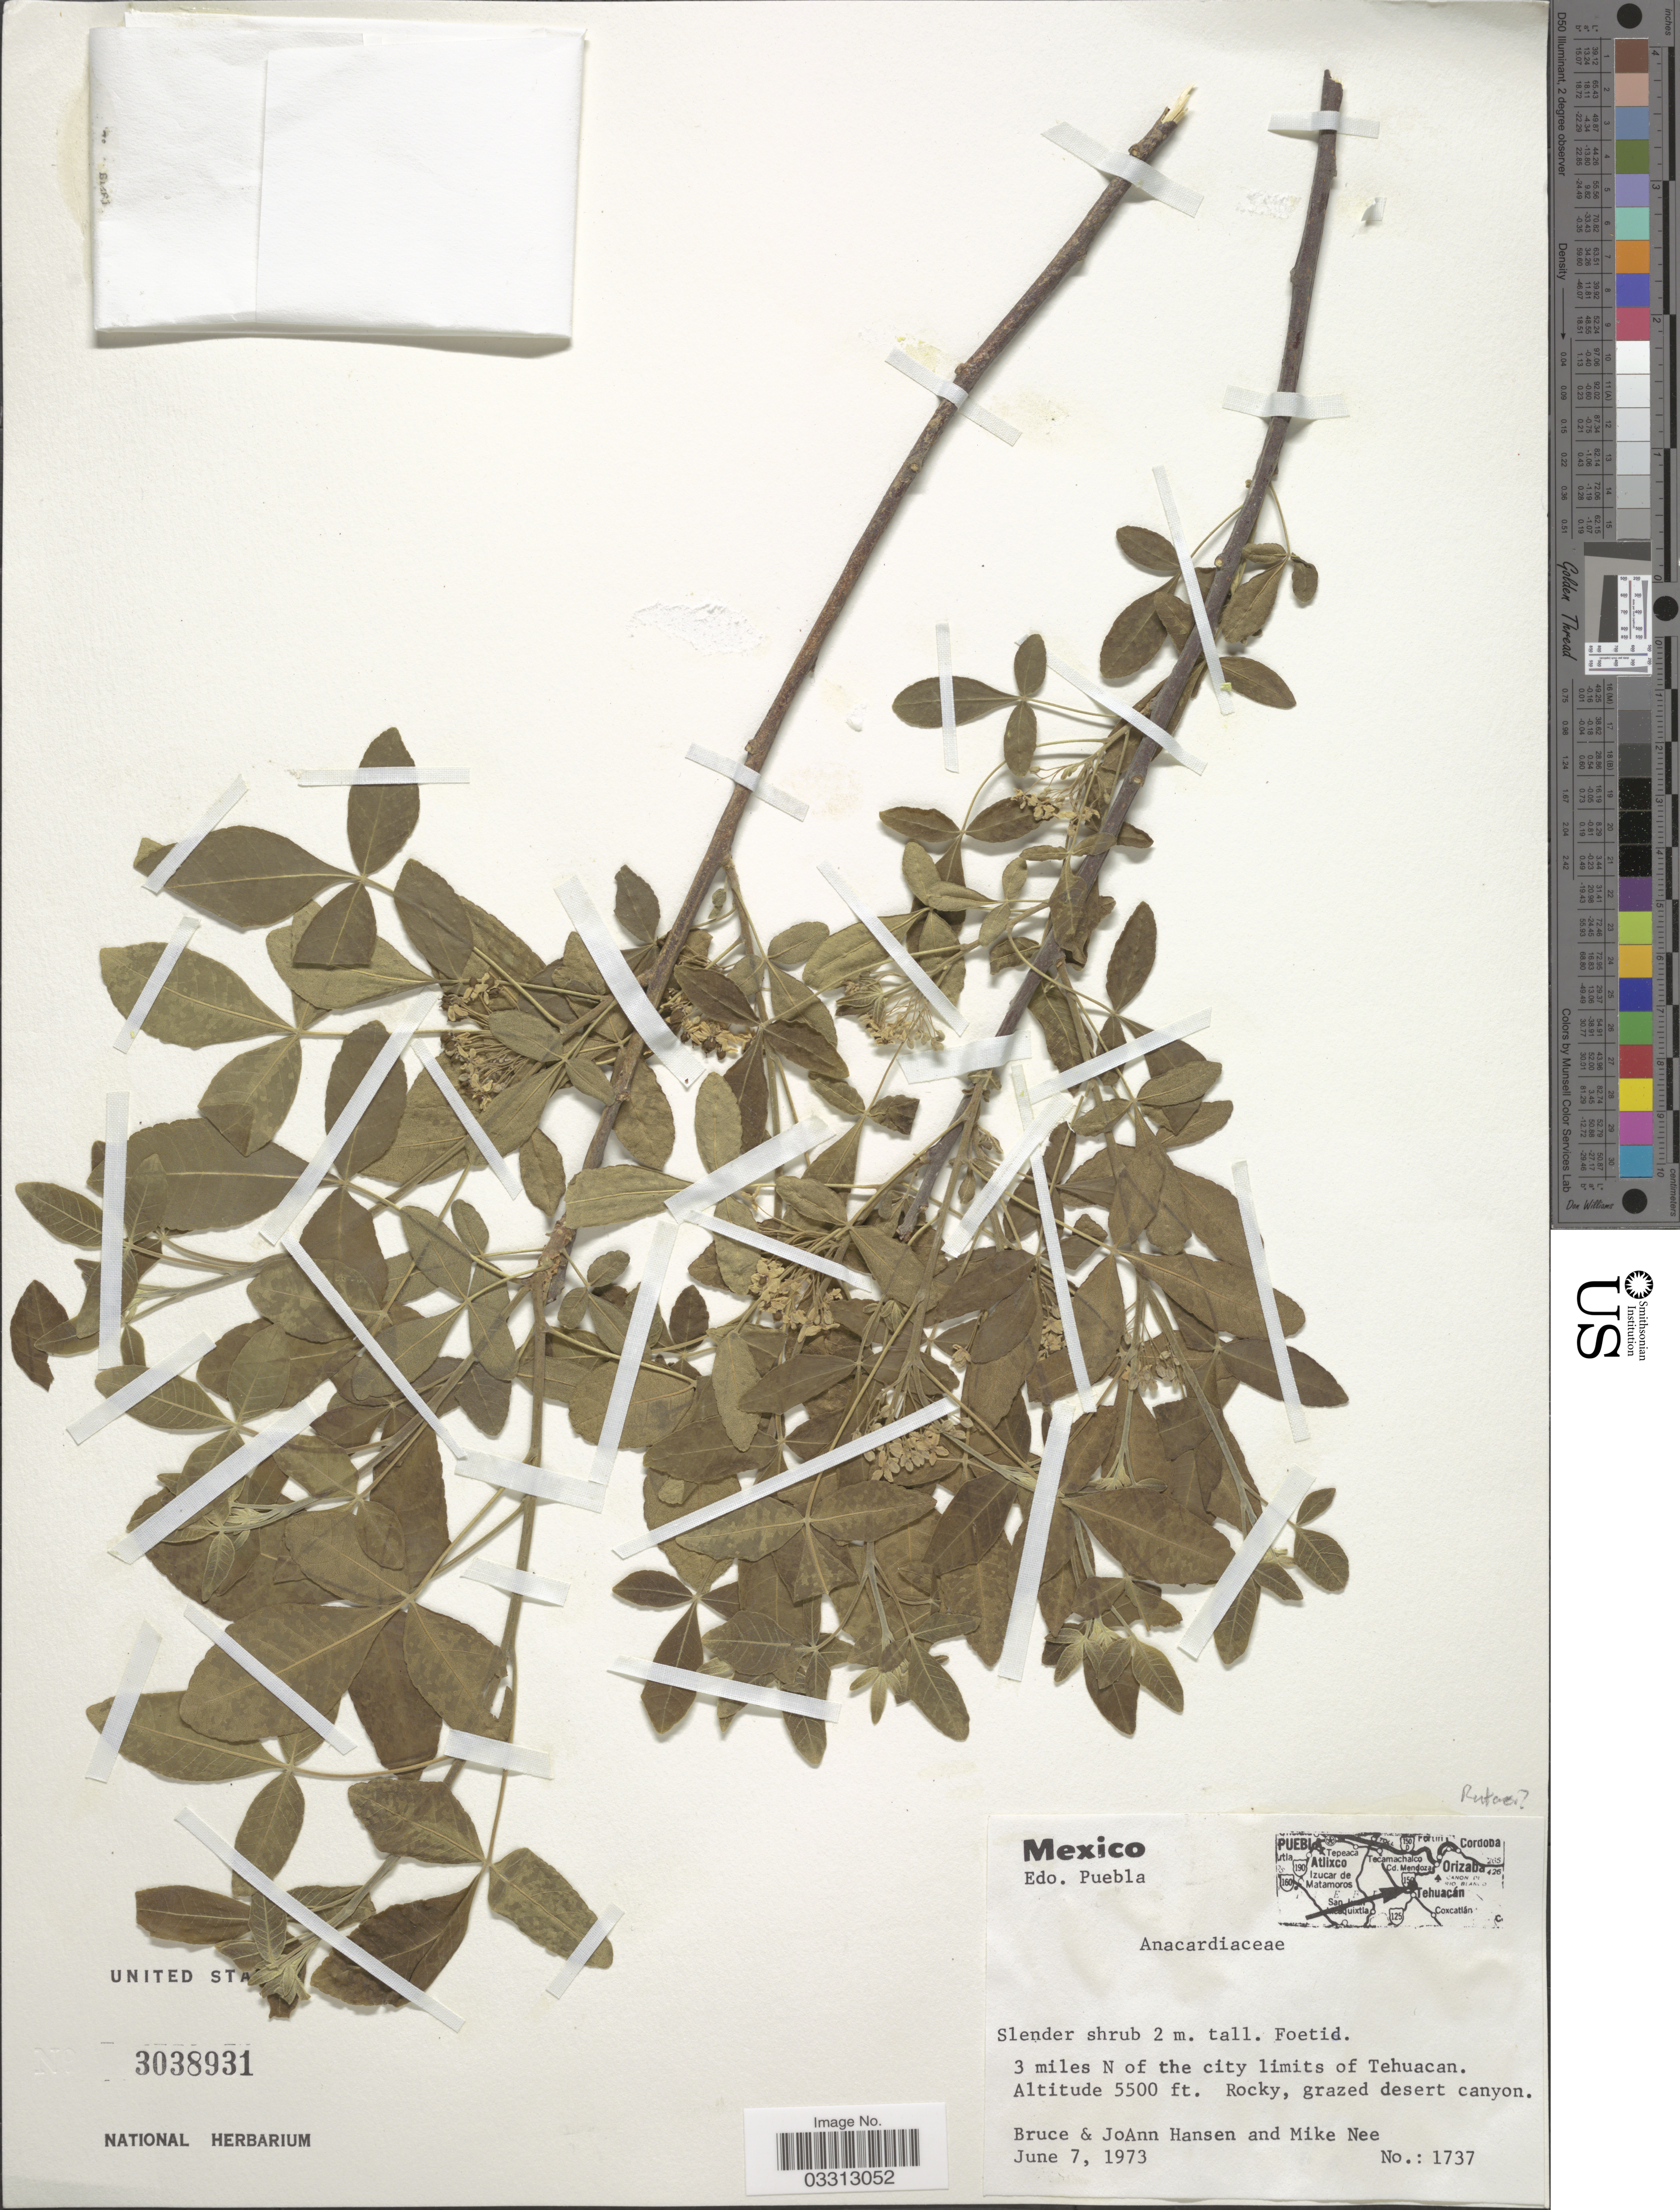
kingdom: Plantae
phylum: Tracheophyta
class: Magnoliopsida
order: Sapindales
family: Rutaceae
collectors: B. Hansen, J. Hansen & M. Nee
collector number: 1737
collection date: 1973-06-07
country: Mexico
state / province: Puebla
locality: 3 miles N of the city limits of Tehuacan.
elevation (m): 1676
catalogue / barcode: US 3038931